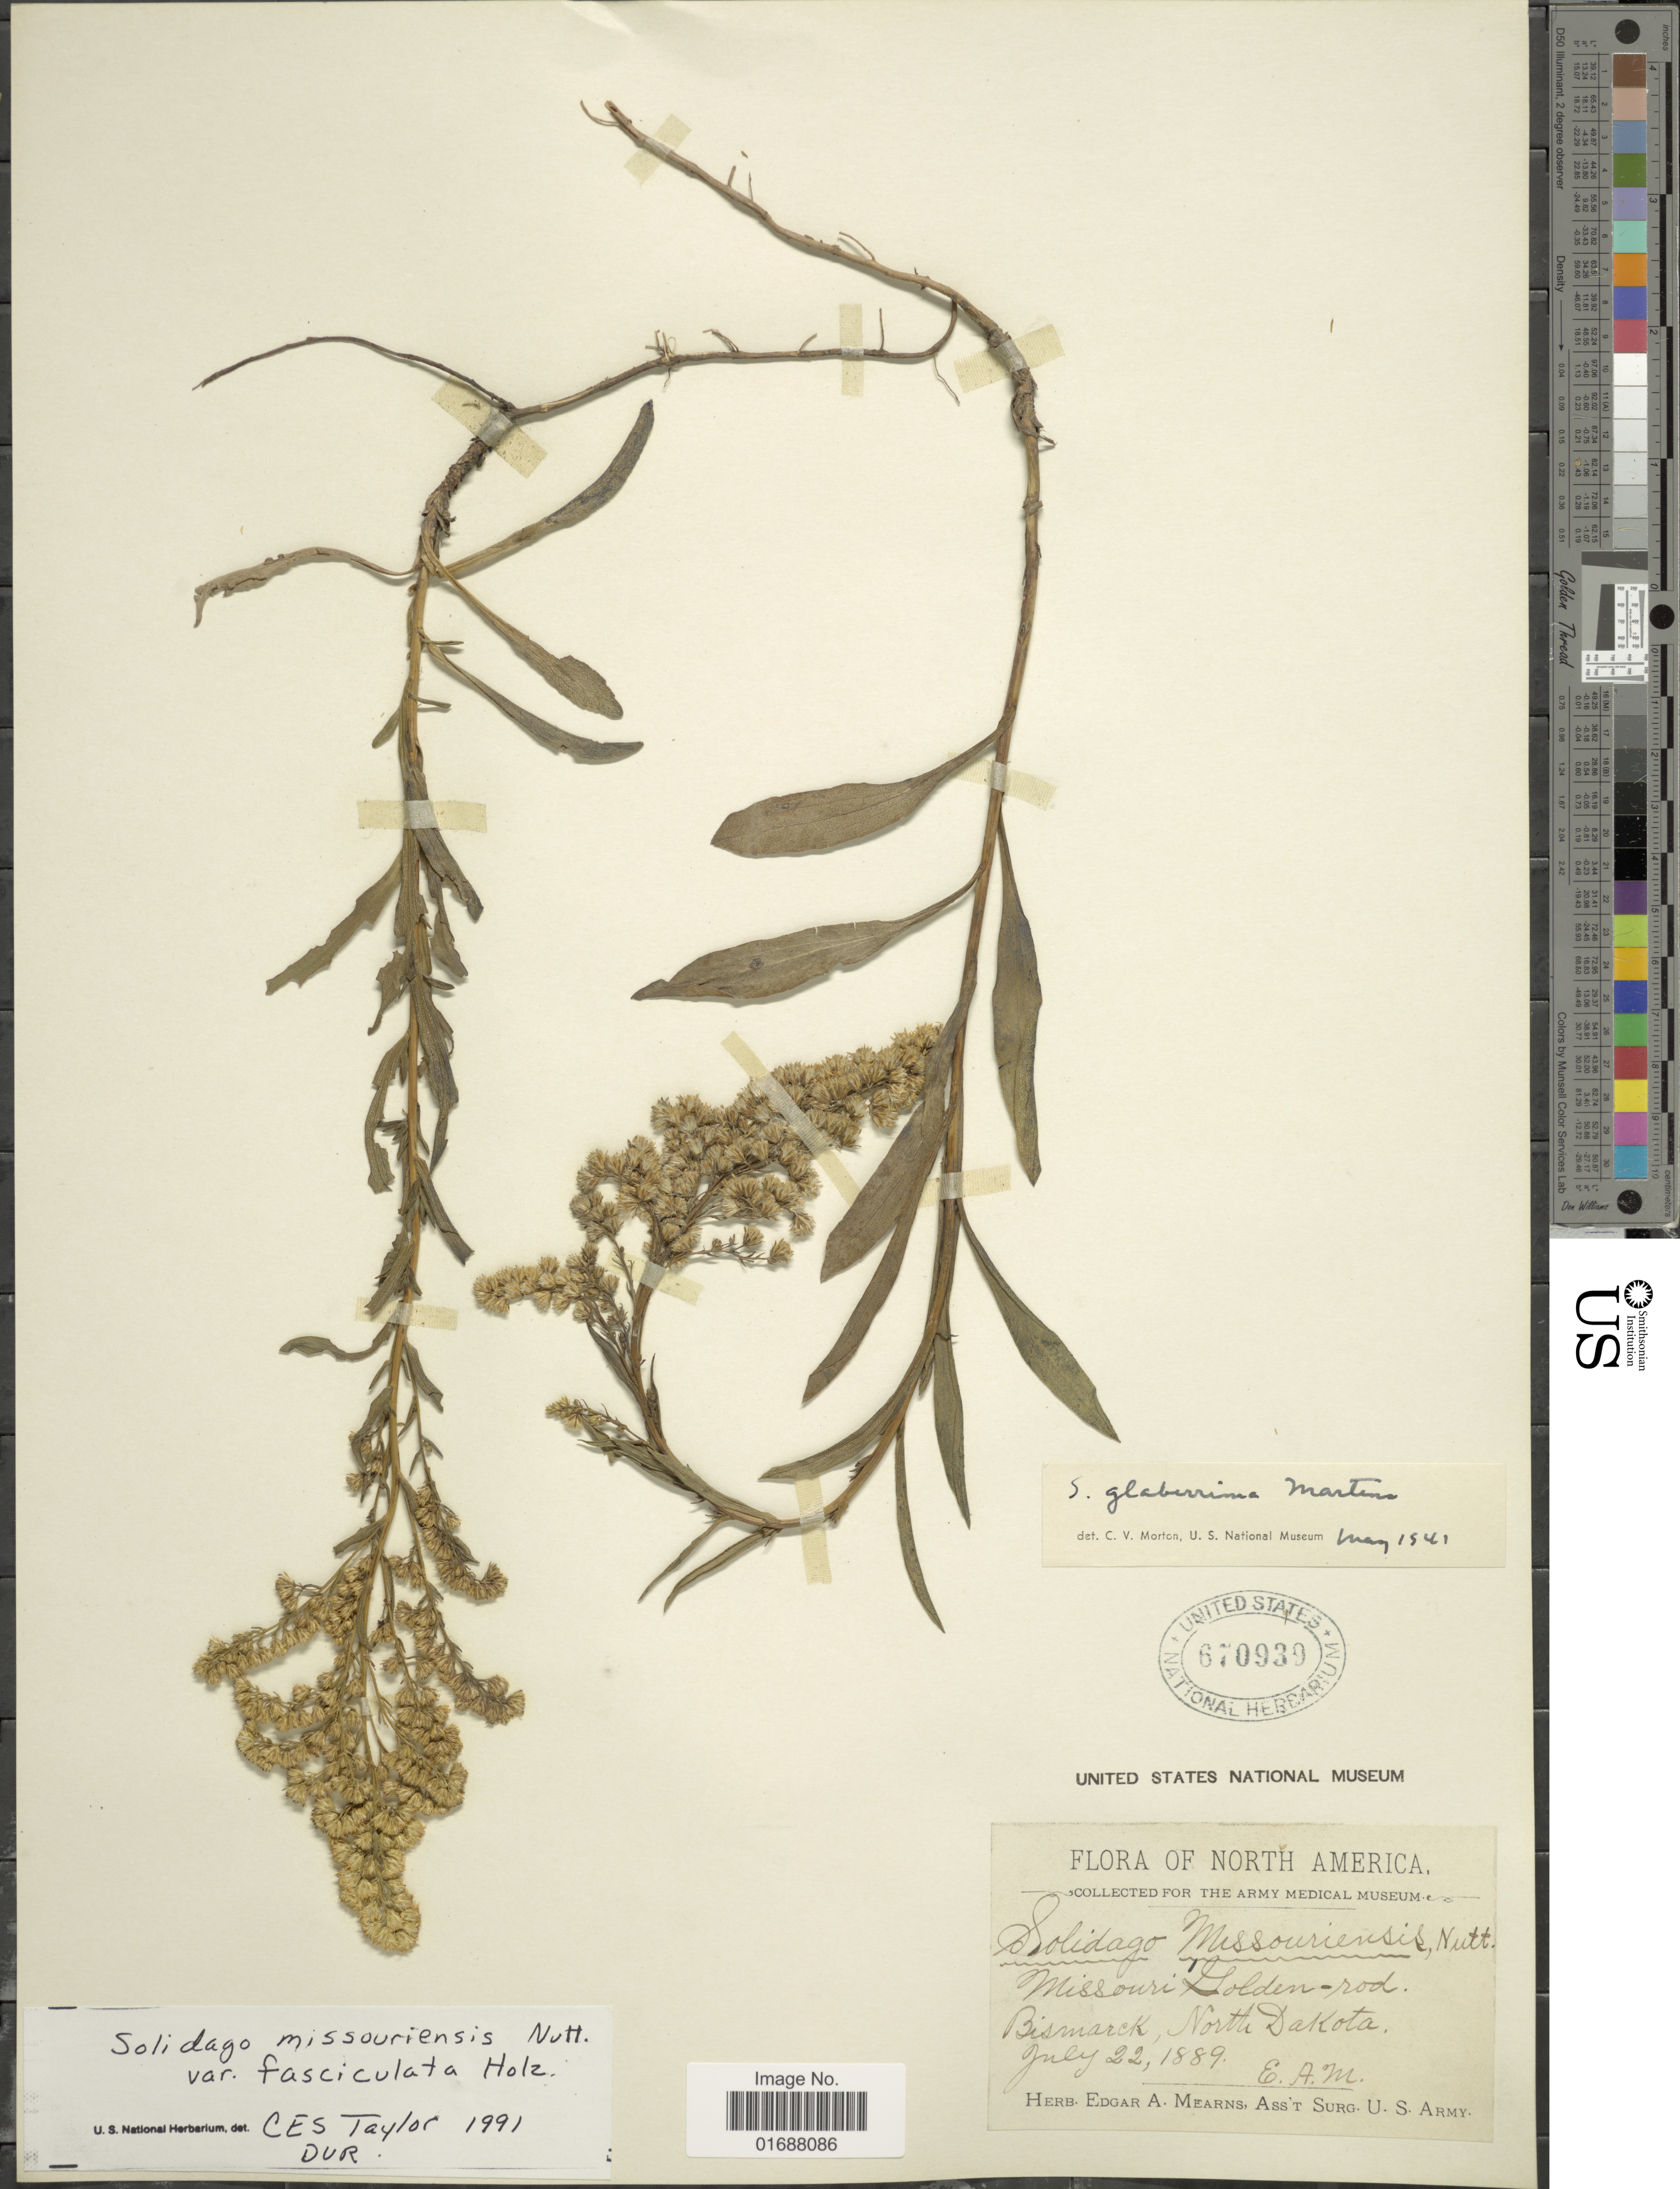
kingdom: Plantae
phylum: Tracheophyta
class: Magnoliopsida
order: Asterales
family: Asteraceae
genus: Solidago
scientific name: Solidago missouriensis var. fasciculata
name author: Holz.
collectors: E. A. Mearns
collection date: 1889-07-22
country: United States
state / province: North Dakota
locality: Bismarck, North Dakota.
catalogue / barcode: US 670939